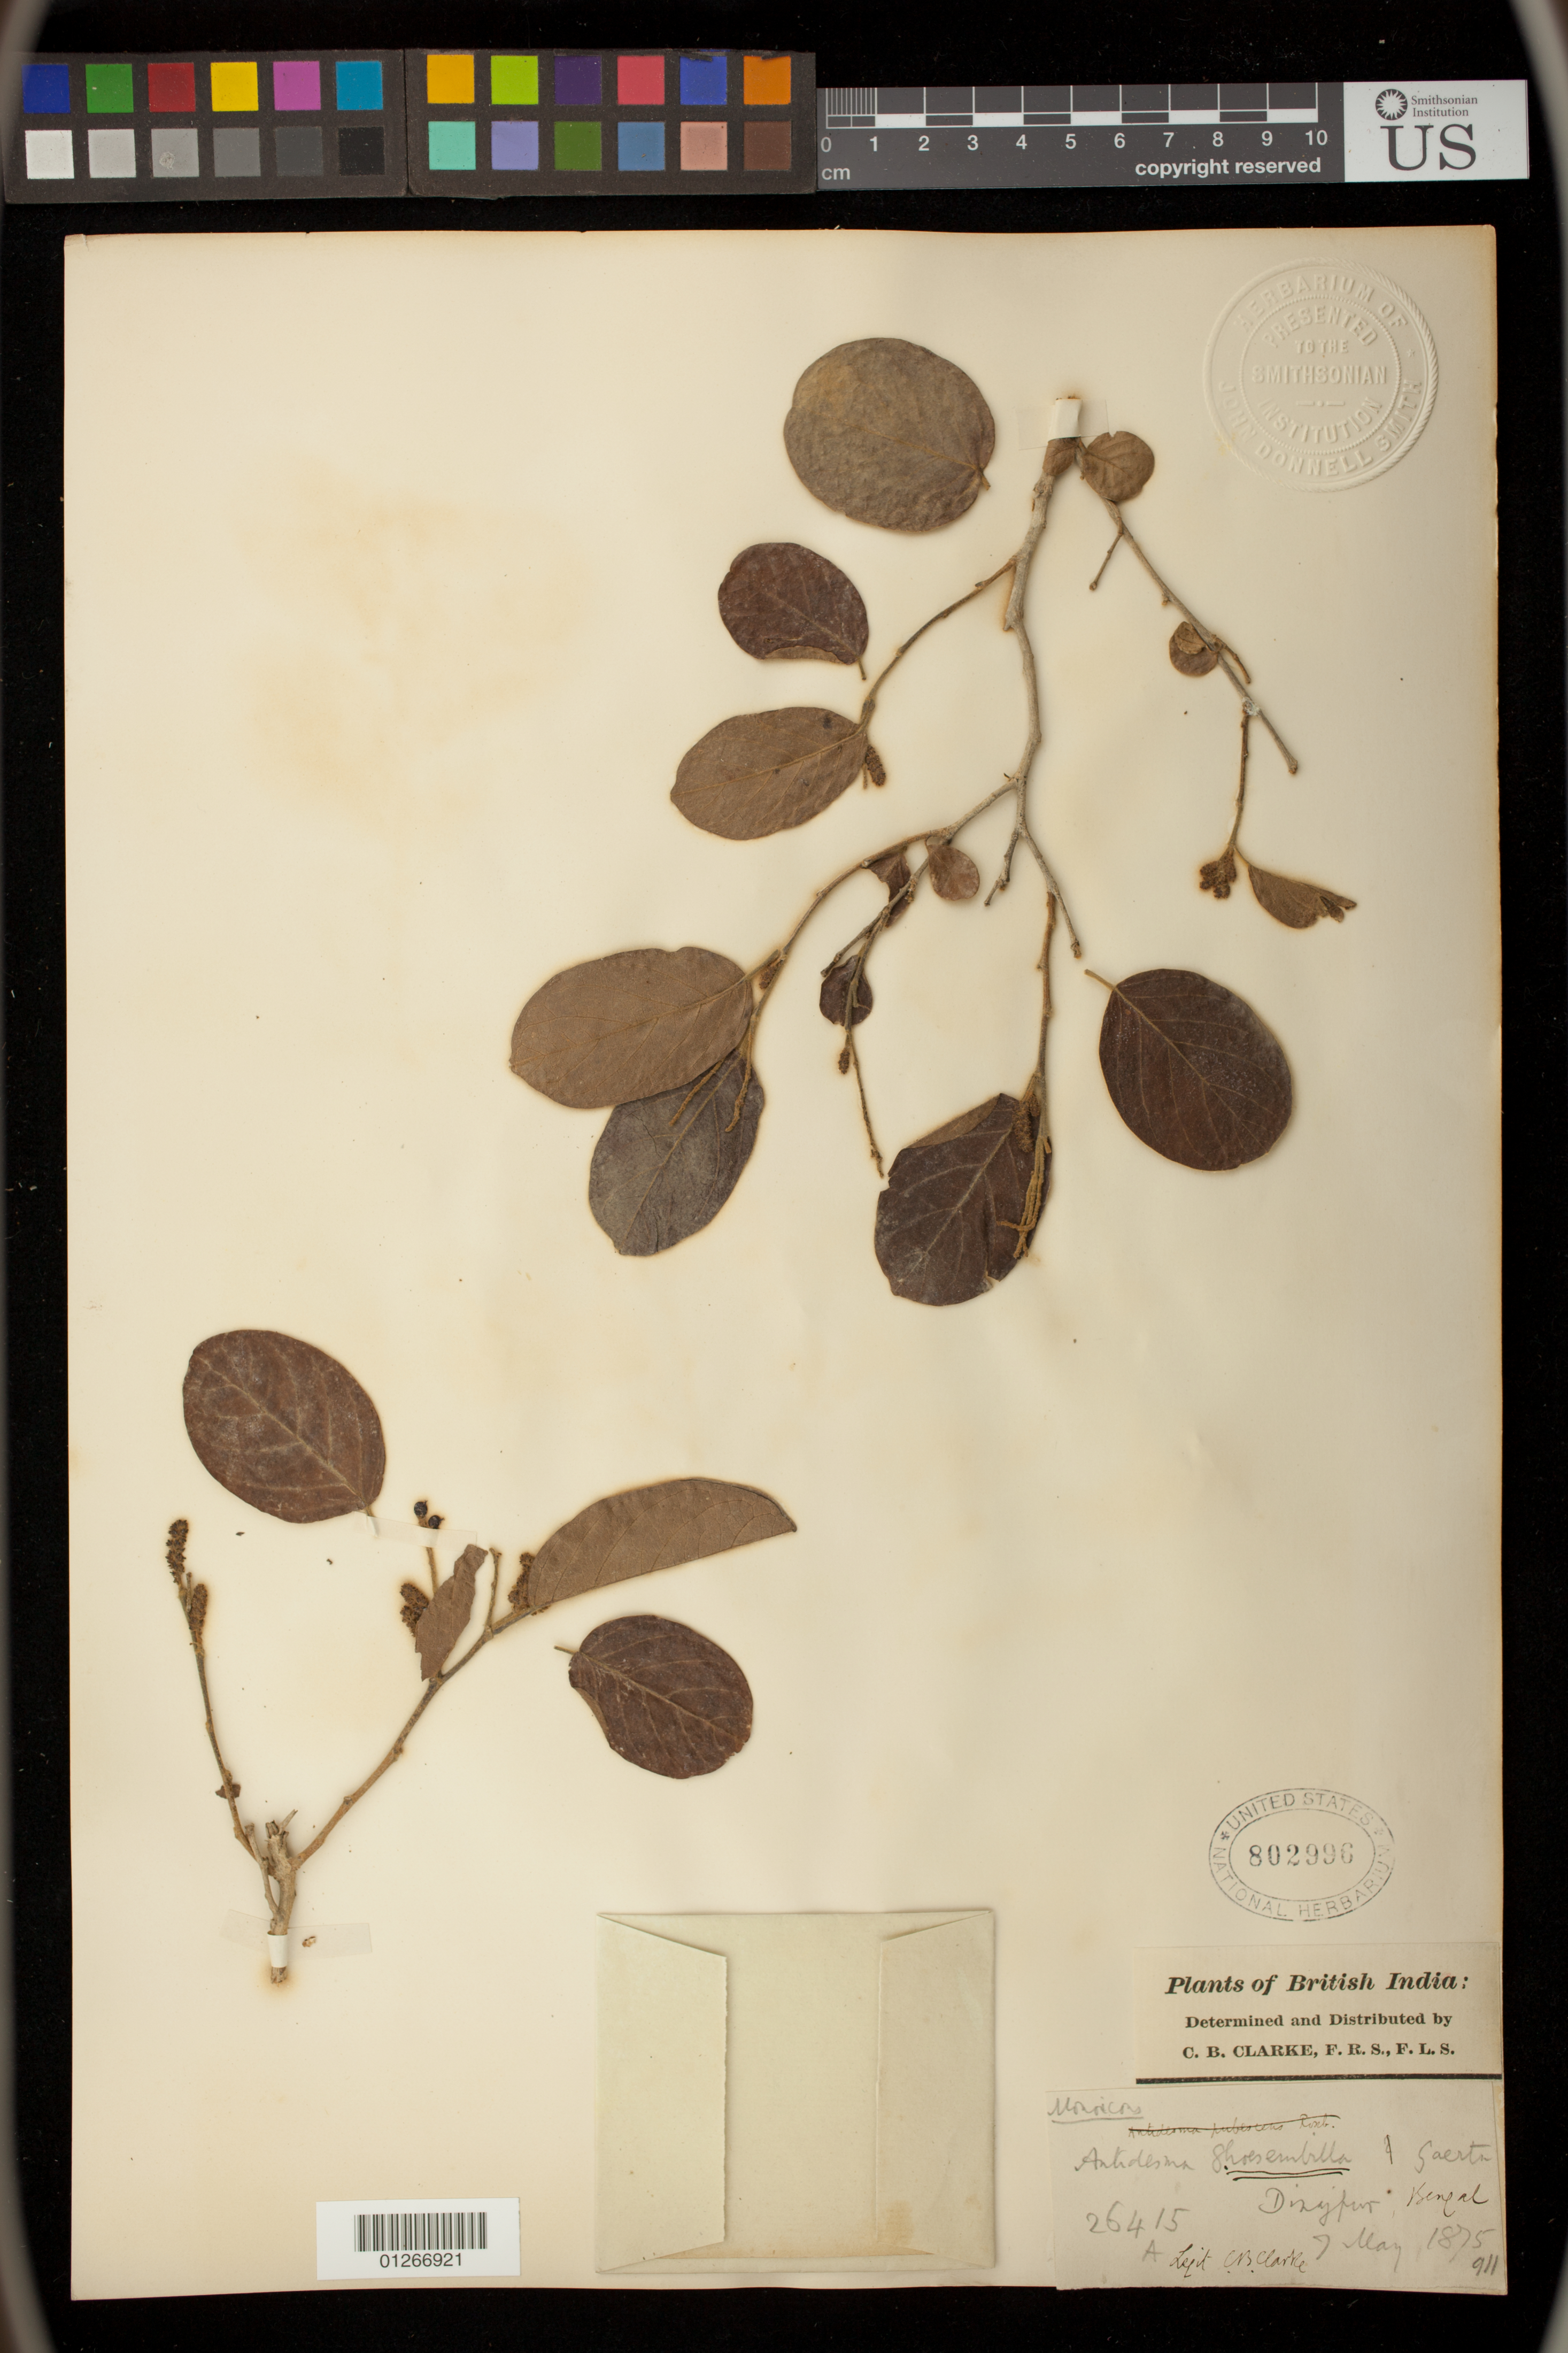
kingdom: Plantae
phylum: Tracheophyta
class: Magnoliopsida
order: Malpighiales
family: Phyllanthaceae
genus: Antidesma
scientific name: Antidesma ghaesembilla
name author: Gaertn.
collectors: C. B. Clarke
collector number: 26415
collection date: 1875-05-07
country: Bangladesh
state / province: Rangpur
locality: Dinajpur, Bengal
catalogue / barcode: US 802996